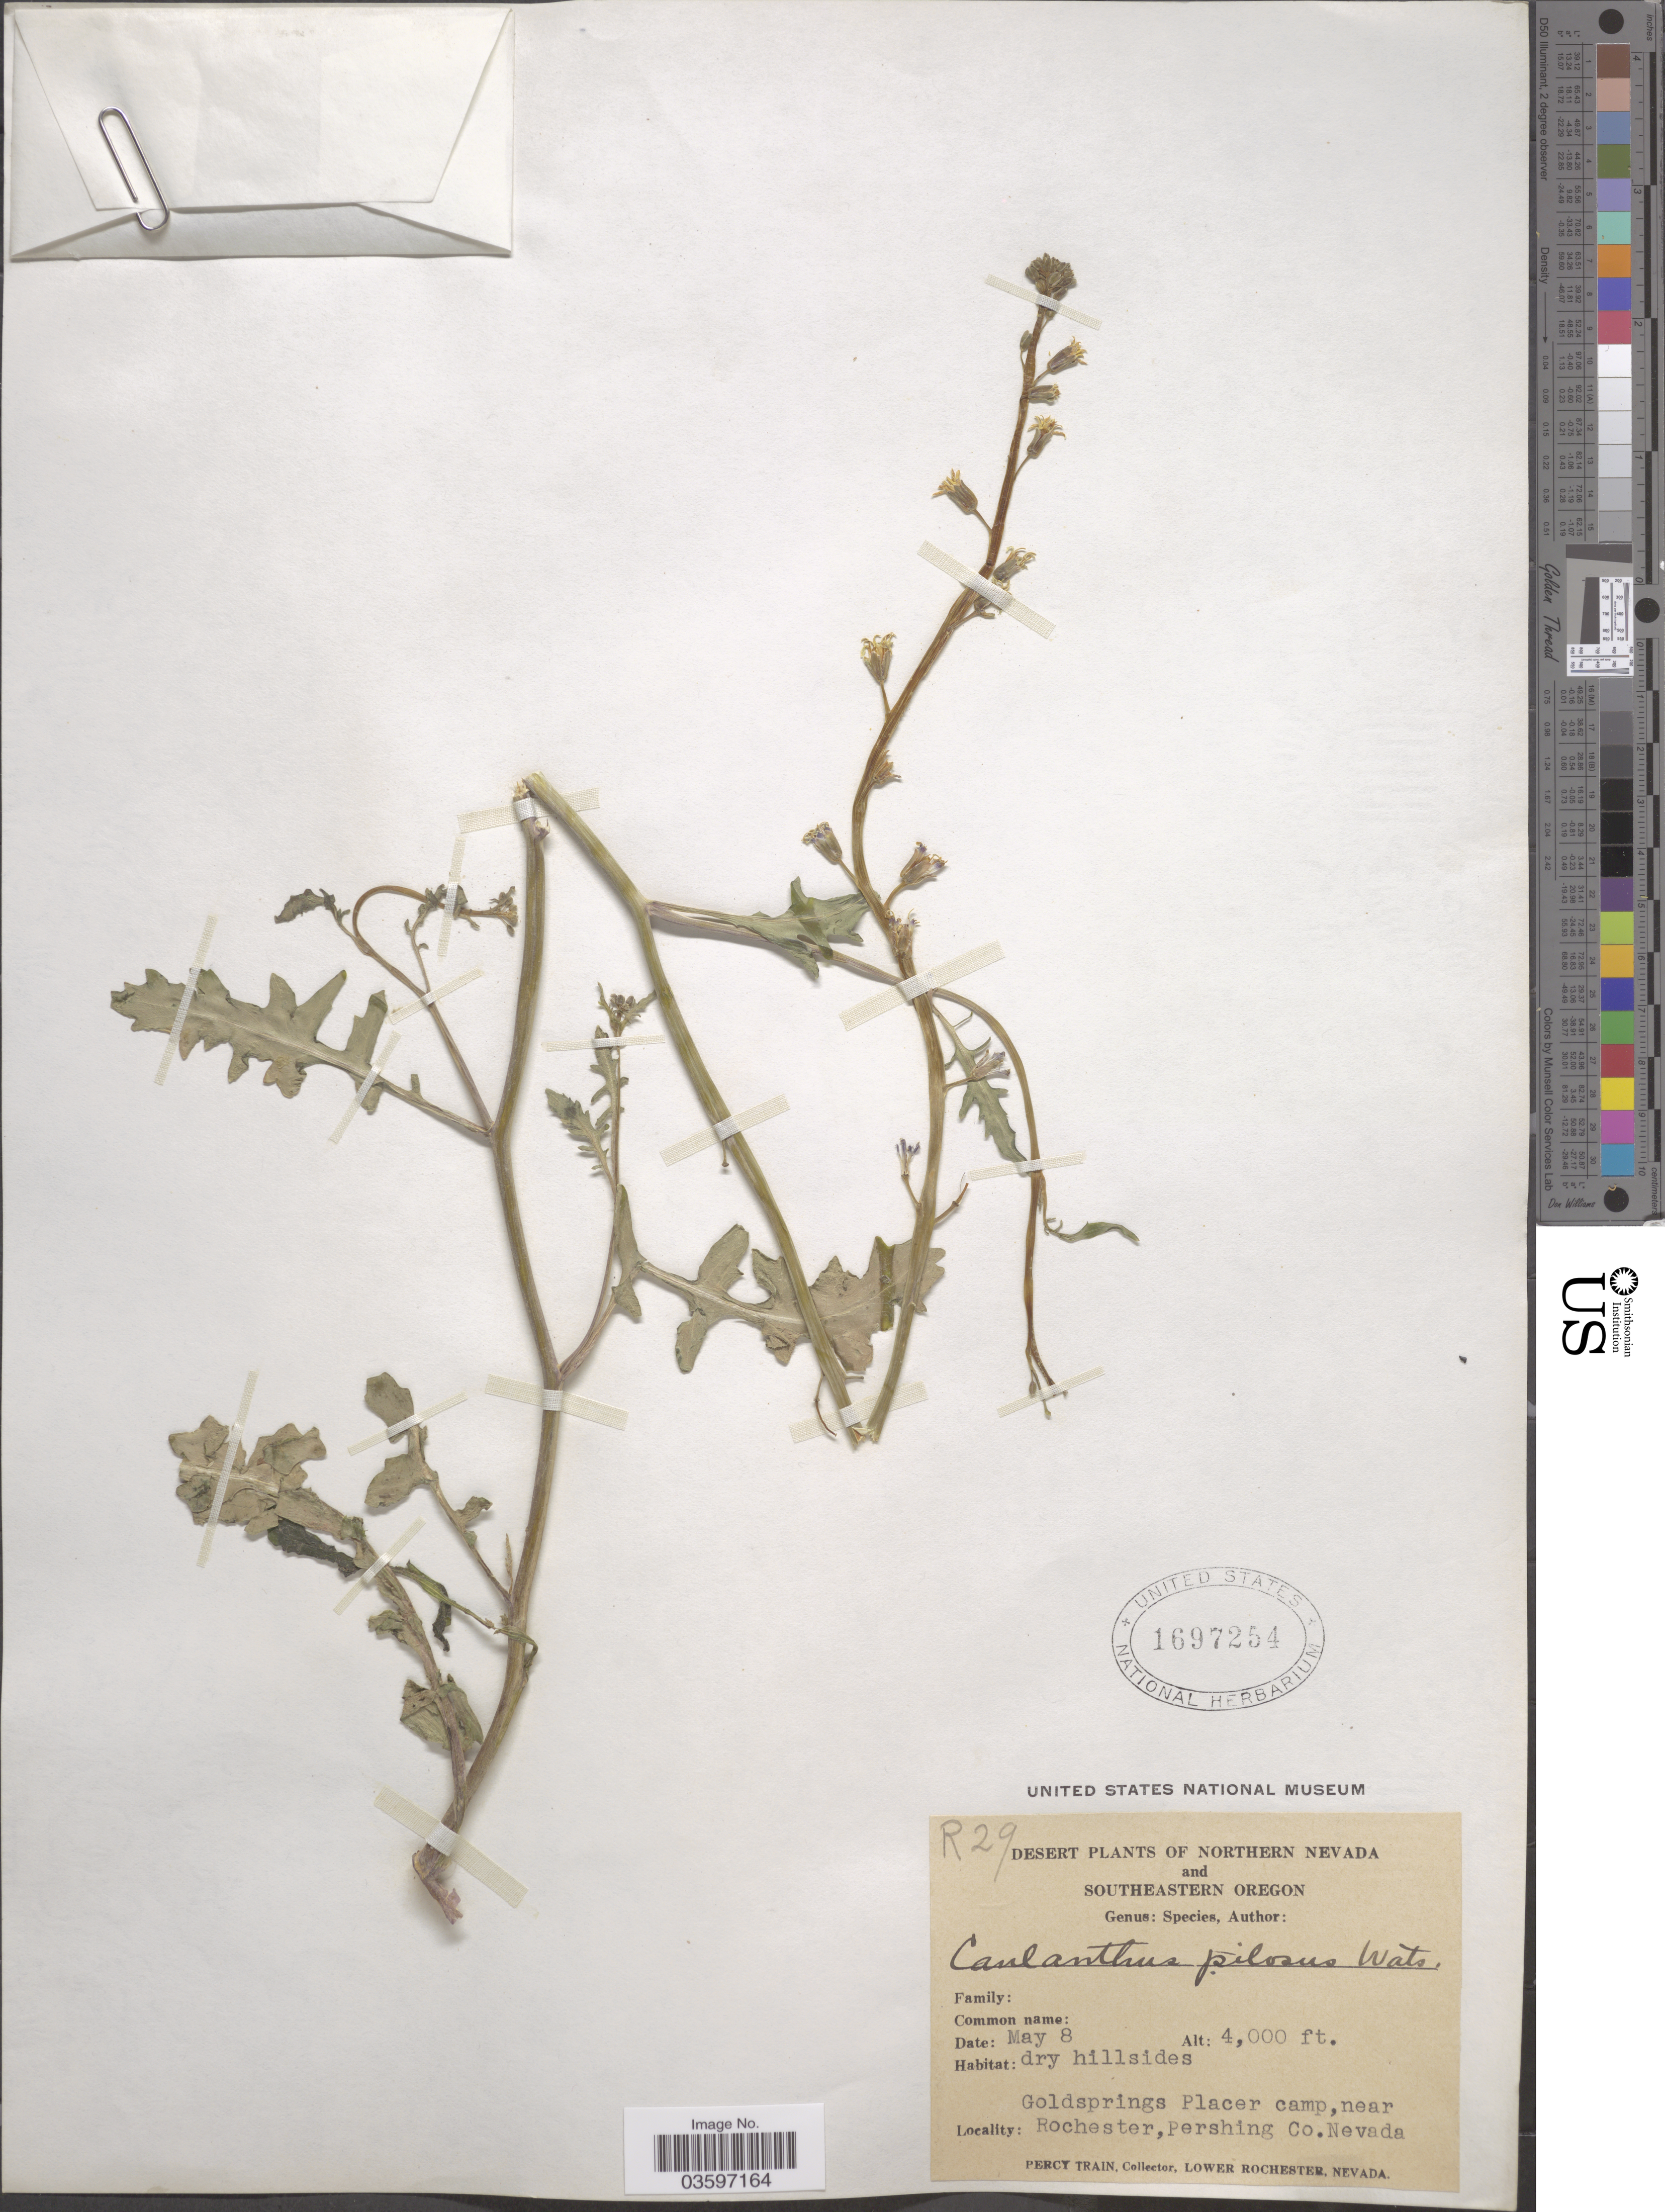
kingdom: Plantae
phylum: Tracheophyta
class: Magnoliopsida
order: Brassicales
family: Brassicaceae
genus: Caulanthus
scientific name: Caulanthus pilosus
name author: S. Watson in C. King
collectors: P. Train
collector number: R29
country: United States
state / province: Nevada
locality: Northern Nevada. Goldsprings Placer camp, near Rochester, Pershing Co.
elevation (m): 1219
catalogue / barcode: US 1697254